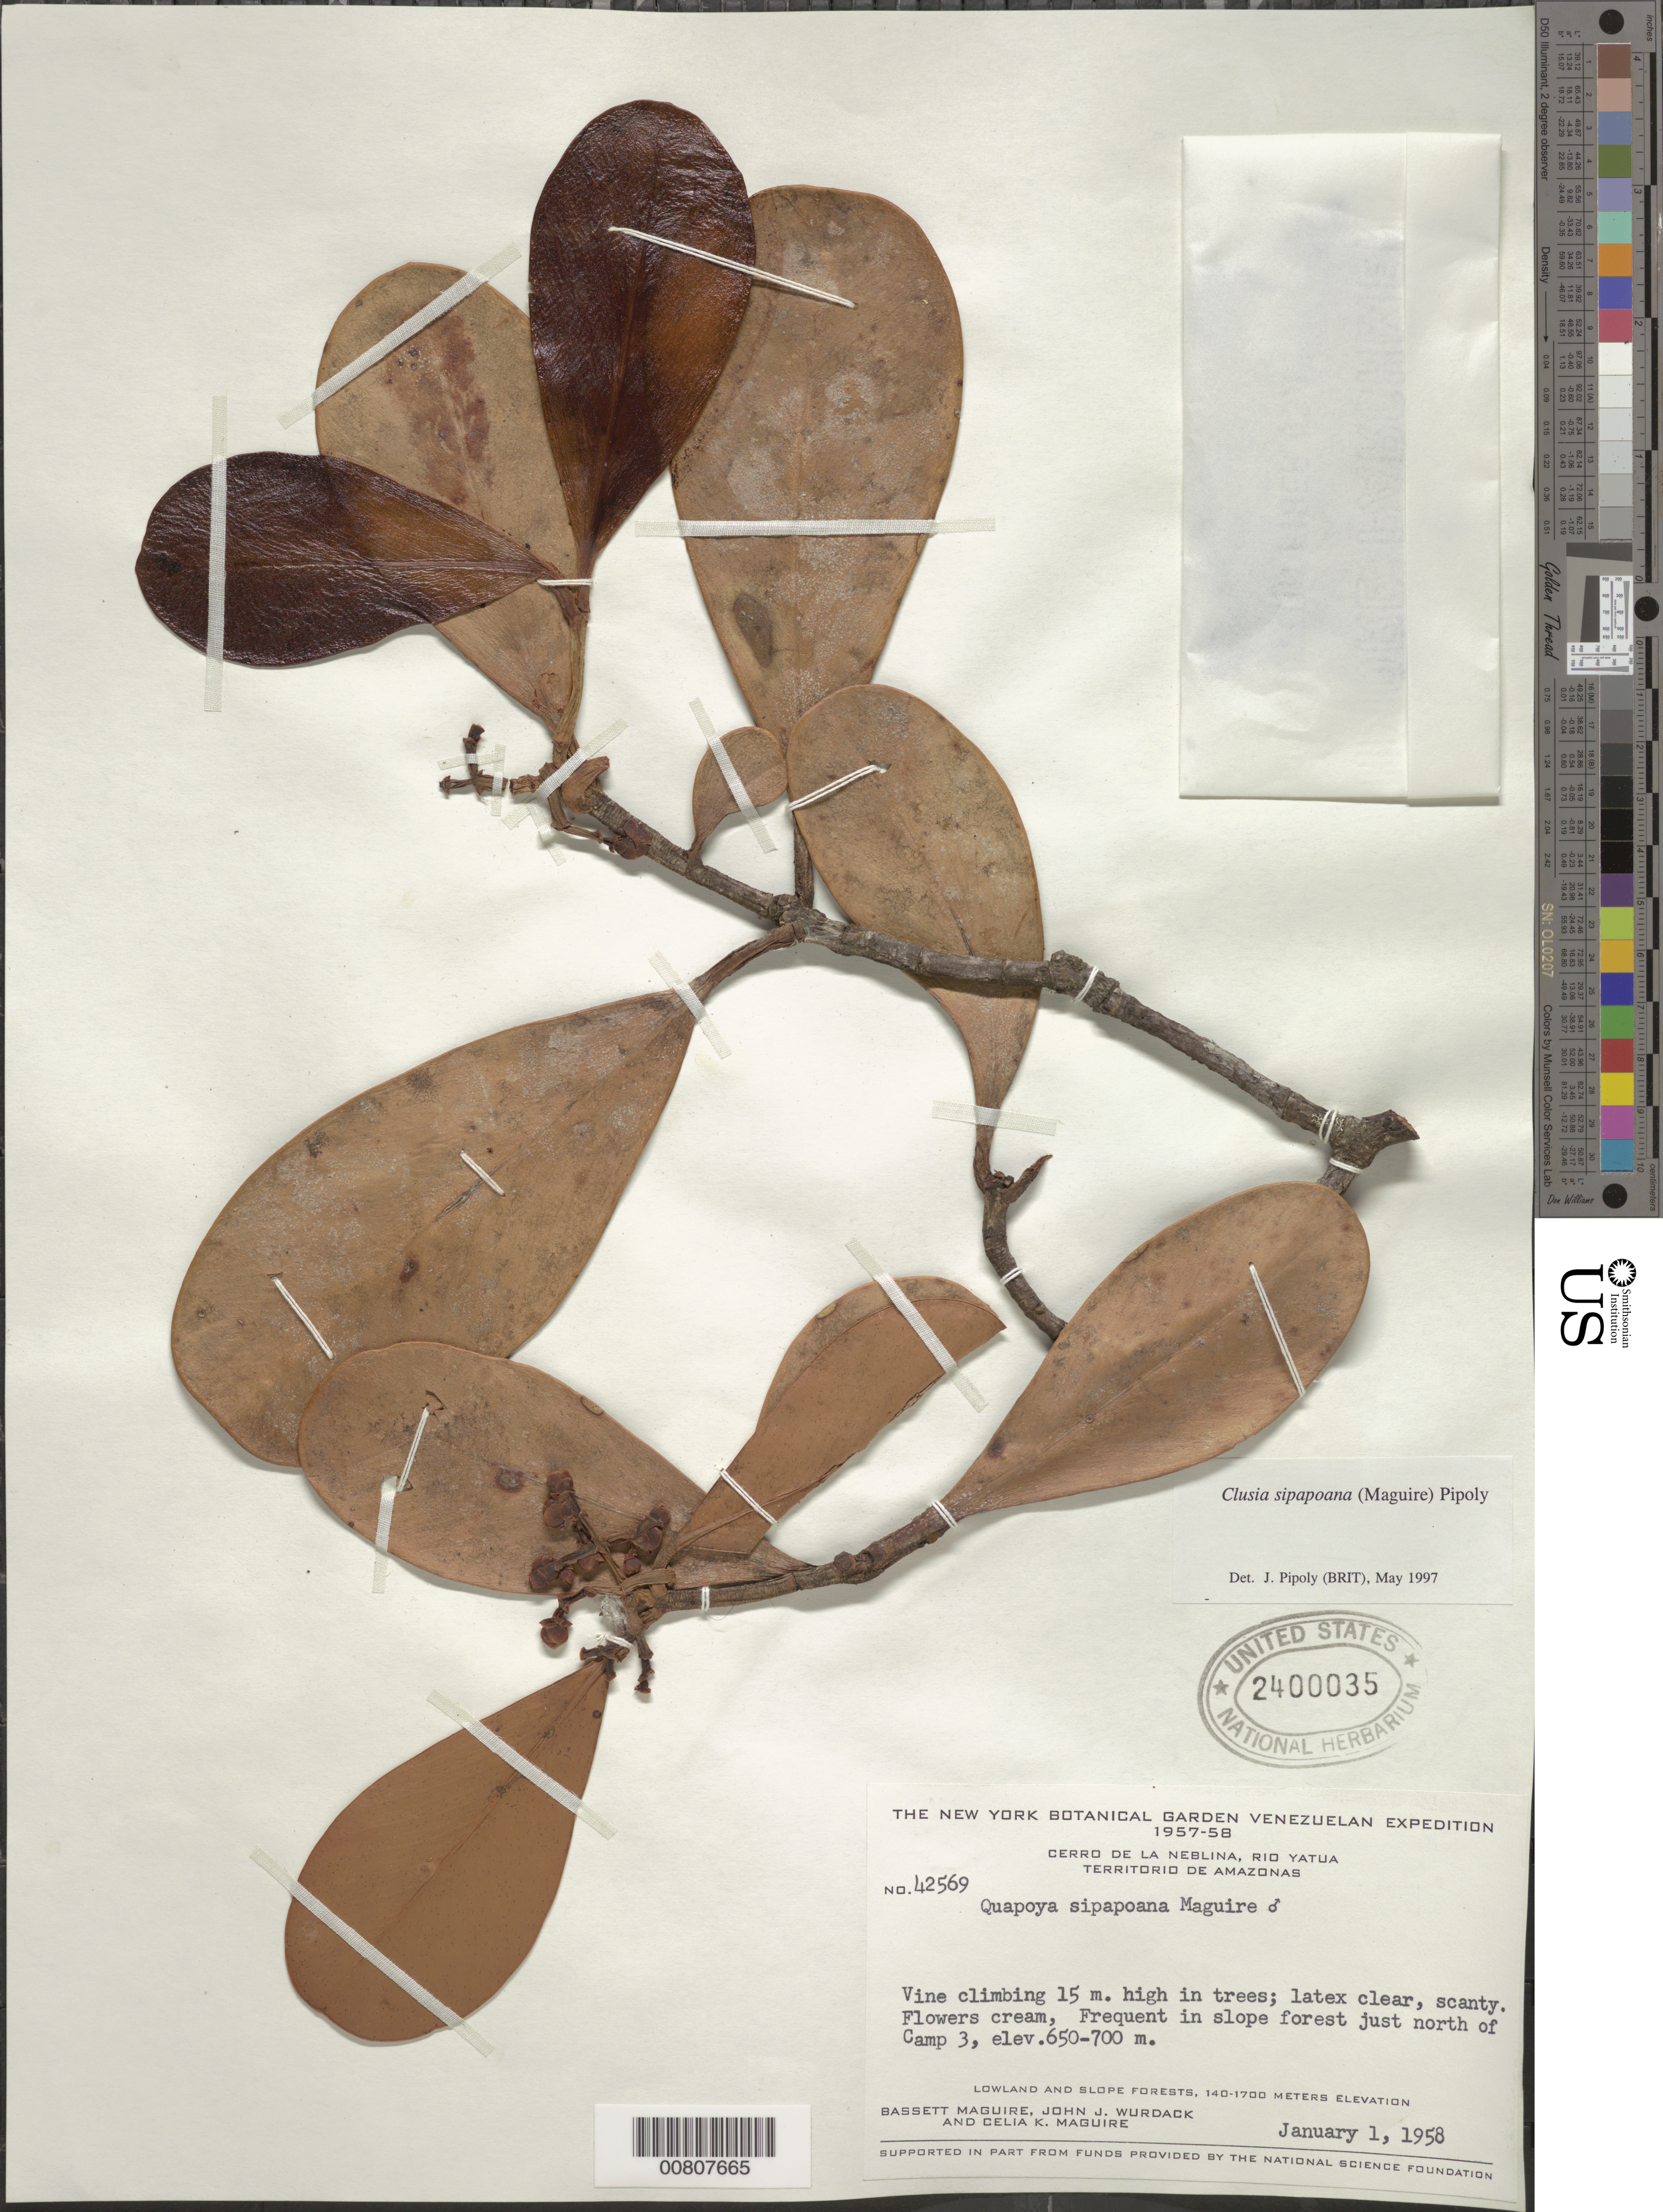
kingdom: Plantae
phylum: Tracheophyta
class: Magnoliopsida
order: Malpighiales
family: Clusiaceae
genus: Clusia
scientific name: Clusia sipapoana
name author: (Maguire) Pipoly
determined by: Pipoly, J. J., III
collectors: B. Maguire, J. J. Wurdack & C. K. Maguire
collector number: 42569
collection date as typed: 1-Jan-58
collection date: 1958-01-01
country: Venezuela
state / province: Amazonas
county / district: Río Negro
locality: Cerro de la Neblina, Río Yatua, slope forest just N of Camp 3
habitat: Slope forest just north of Camp 3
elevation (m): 650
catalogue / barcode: US 2400035